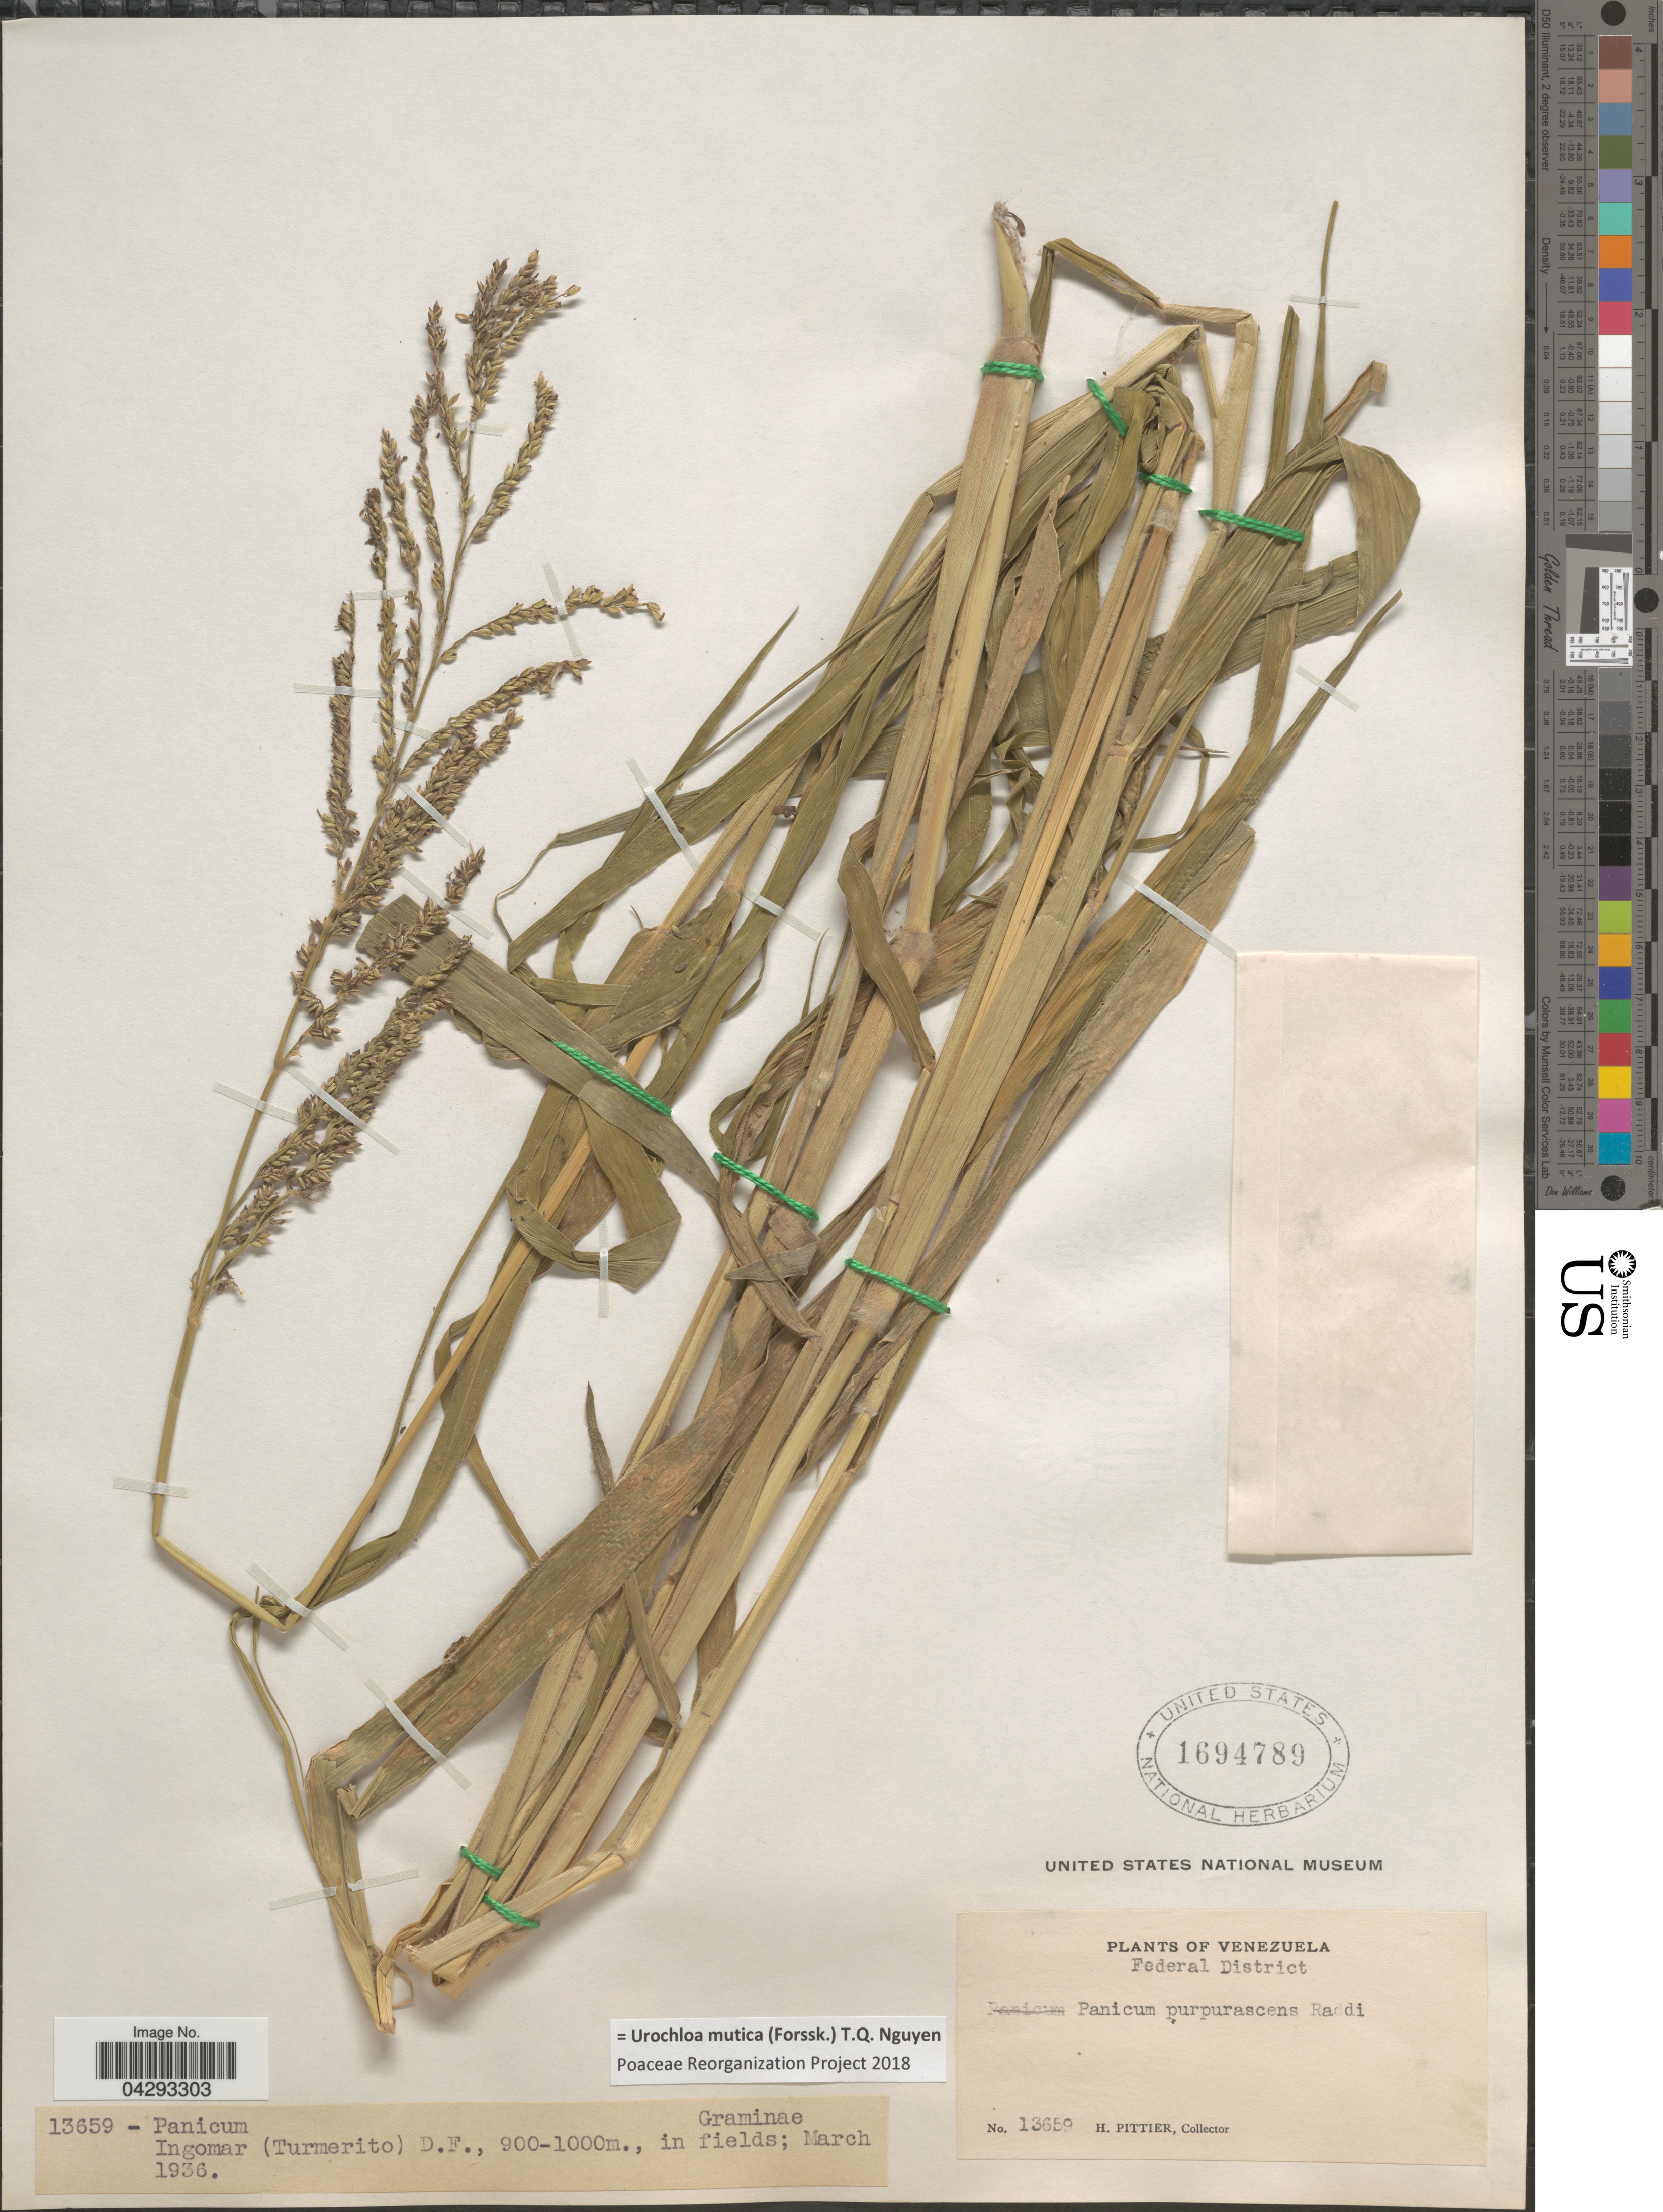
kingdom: Plantae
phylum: Tracheophyta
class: Liliopsida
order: Poales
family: Poaceae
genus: Urochloa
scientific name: Urochloa mutica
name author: (Forssk.) T.Q. Nguyen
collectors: H. F. Pittier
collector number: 13659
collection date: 1936-03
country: Venezuela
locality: Federal District. Ingomar (Turmerito) D.F.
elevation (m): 900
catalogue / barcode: US 1694789